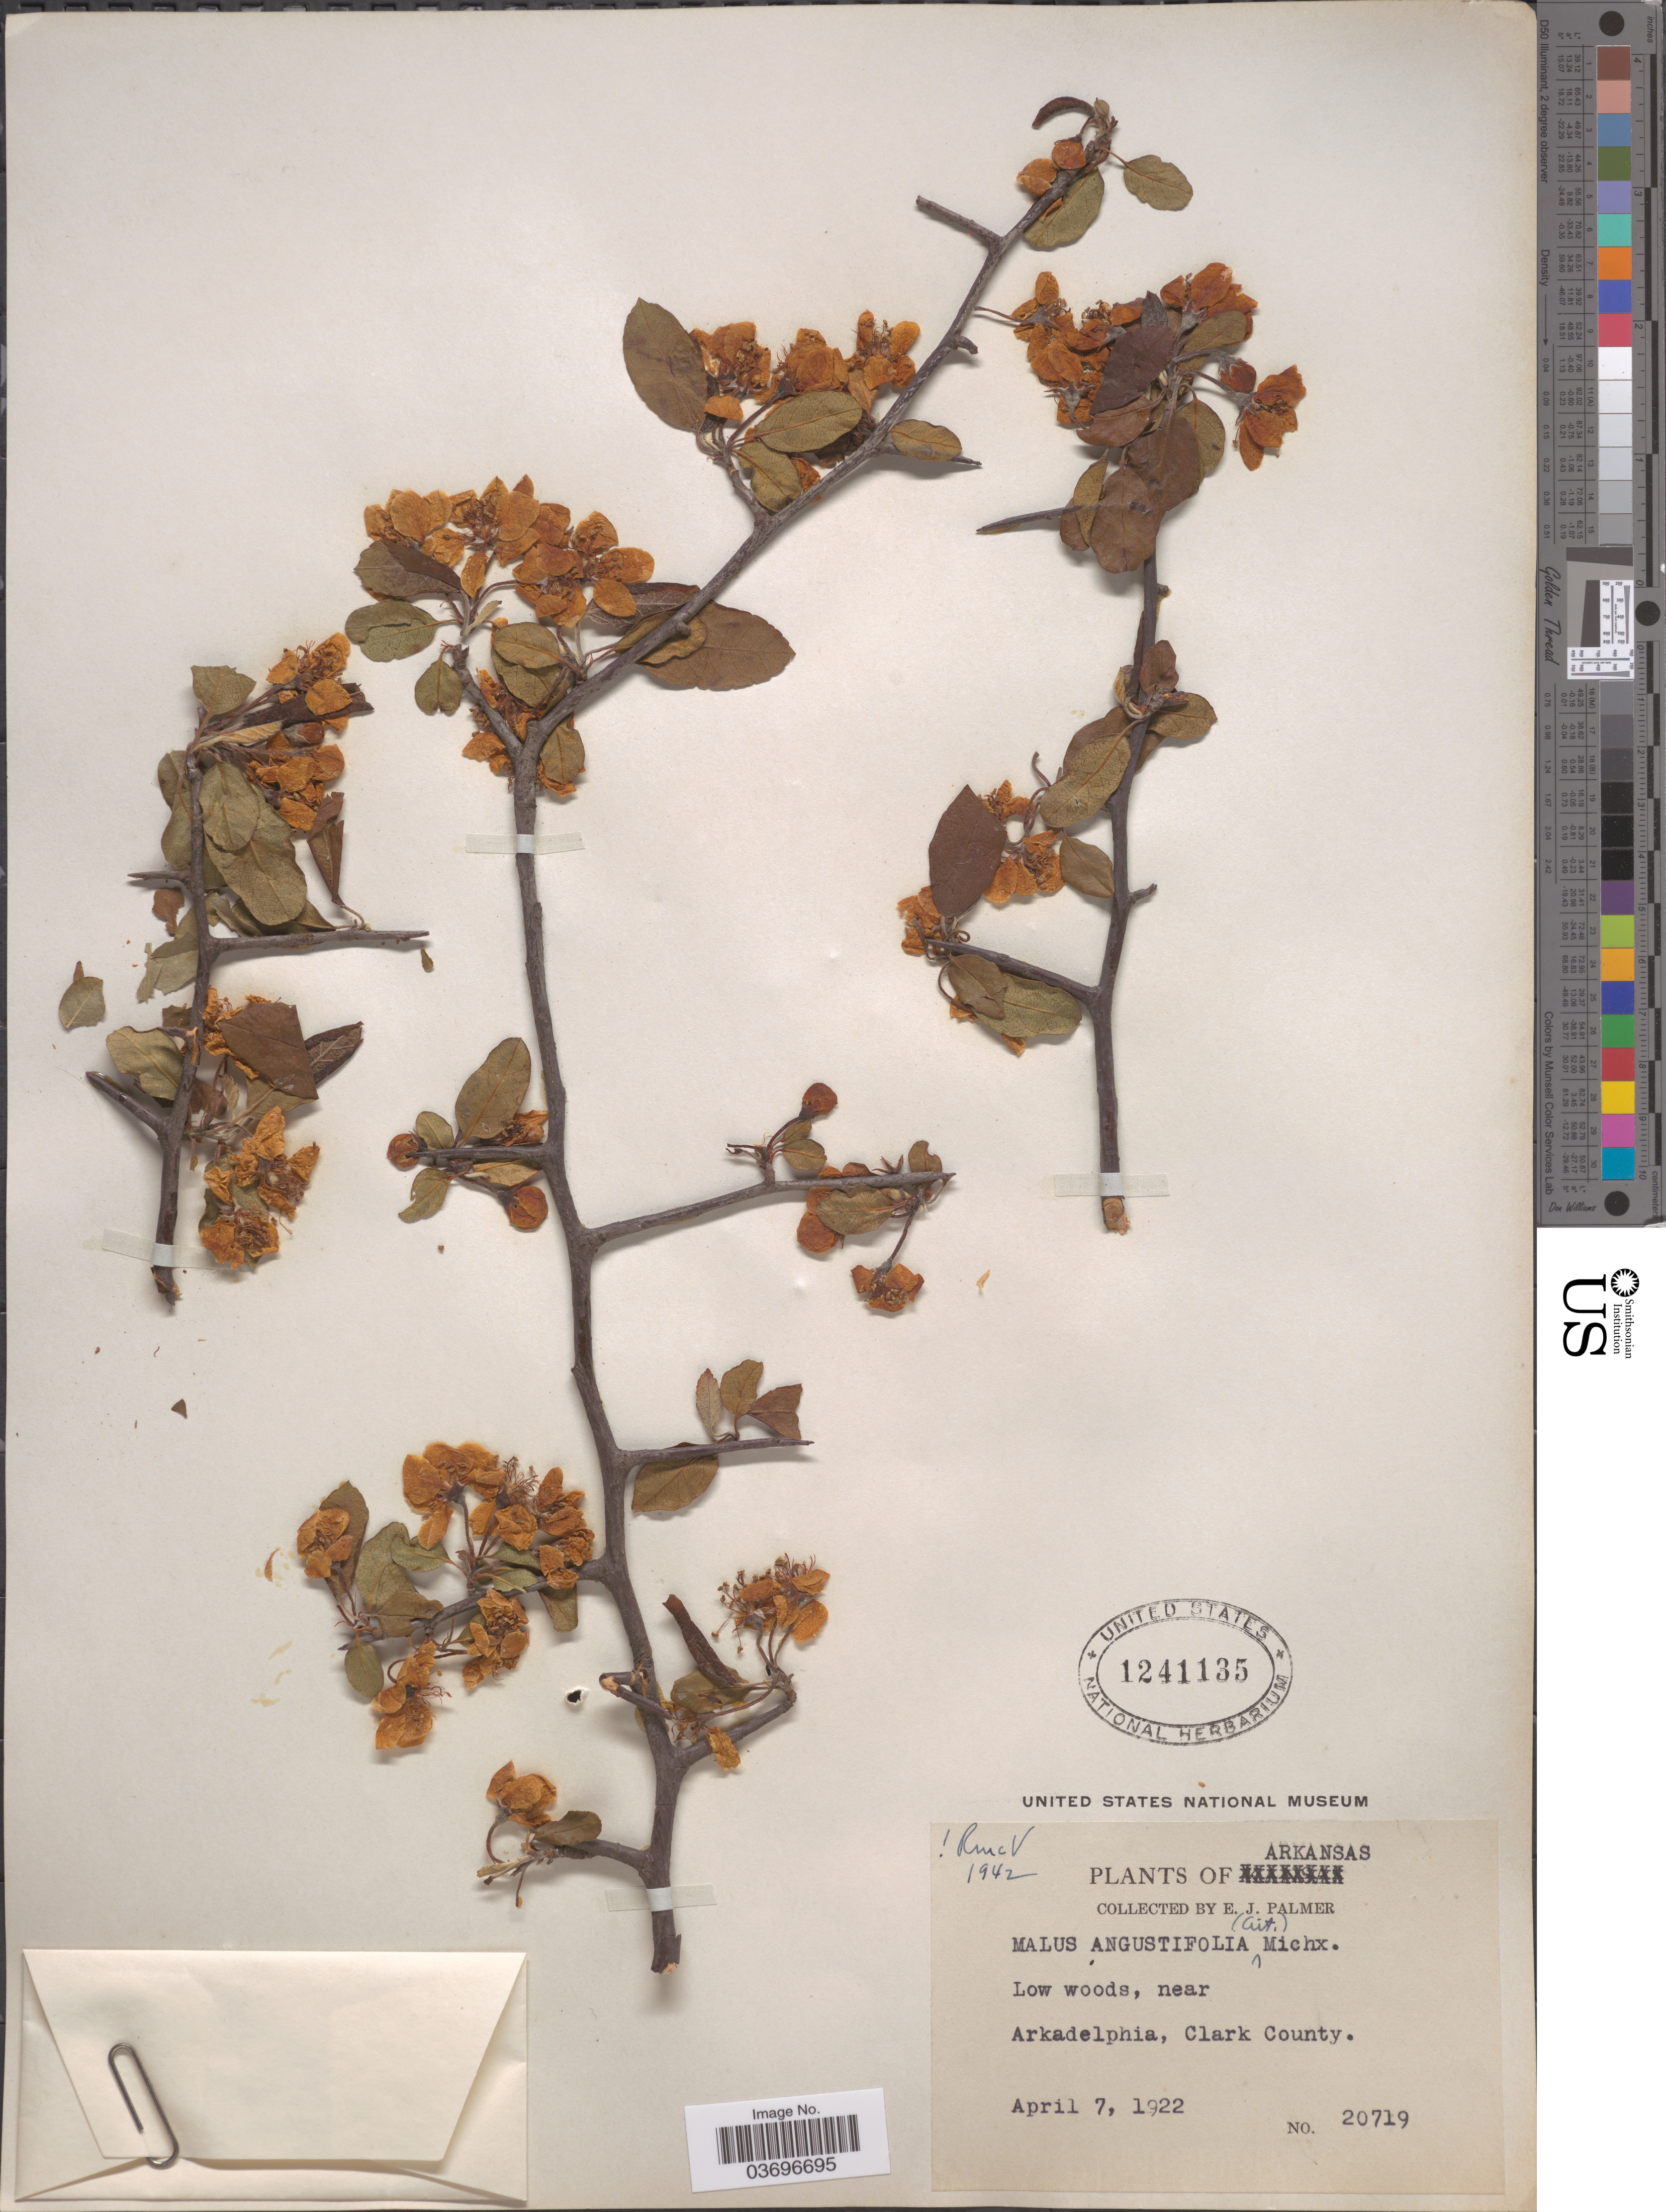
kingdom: Plantae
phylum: Tracheophyta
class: Magnoliopsida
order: Rosales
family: Rosaceae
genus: Malus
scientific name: Malus angustifolia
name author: (Aiton) Michx.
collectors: E. J. Palmer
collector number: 20719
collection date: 1922-04-07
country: United States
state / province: Arkansas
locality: Near Arkadelphia, Clark County.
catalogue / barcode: US 1241135